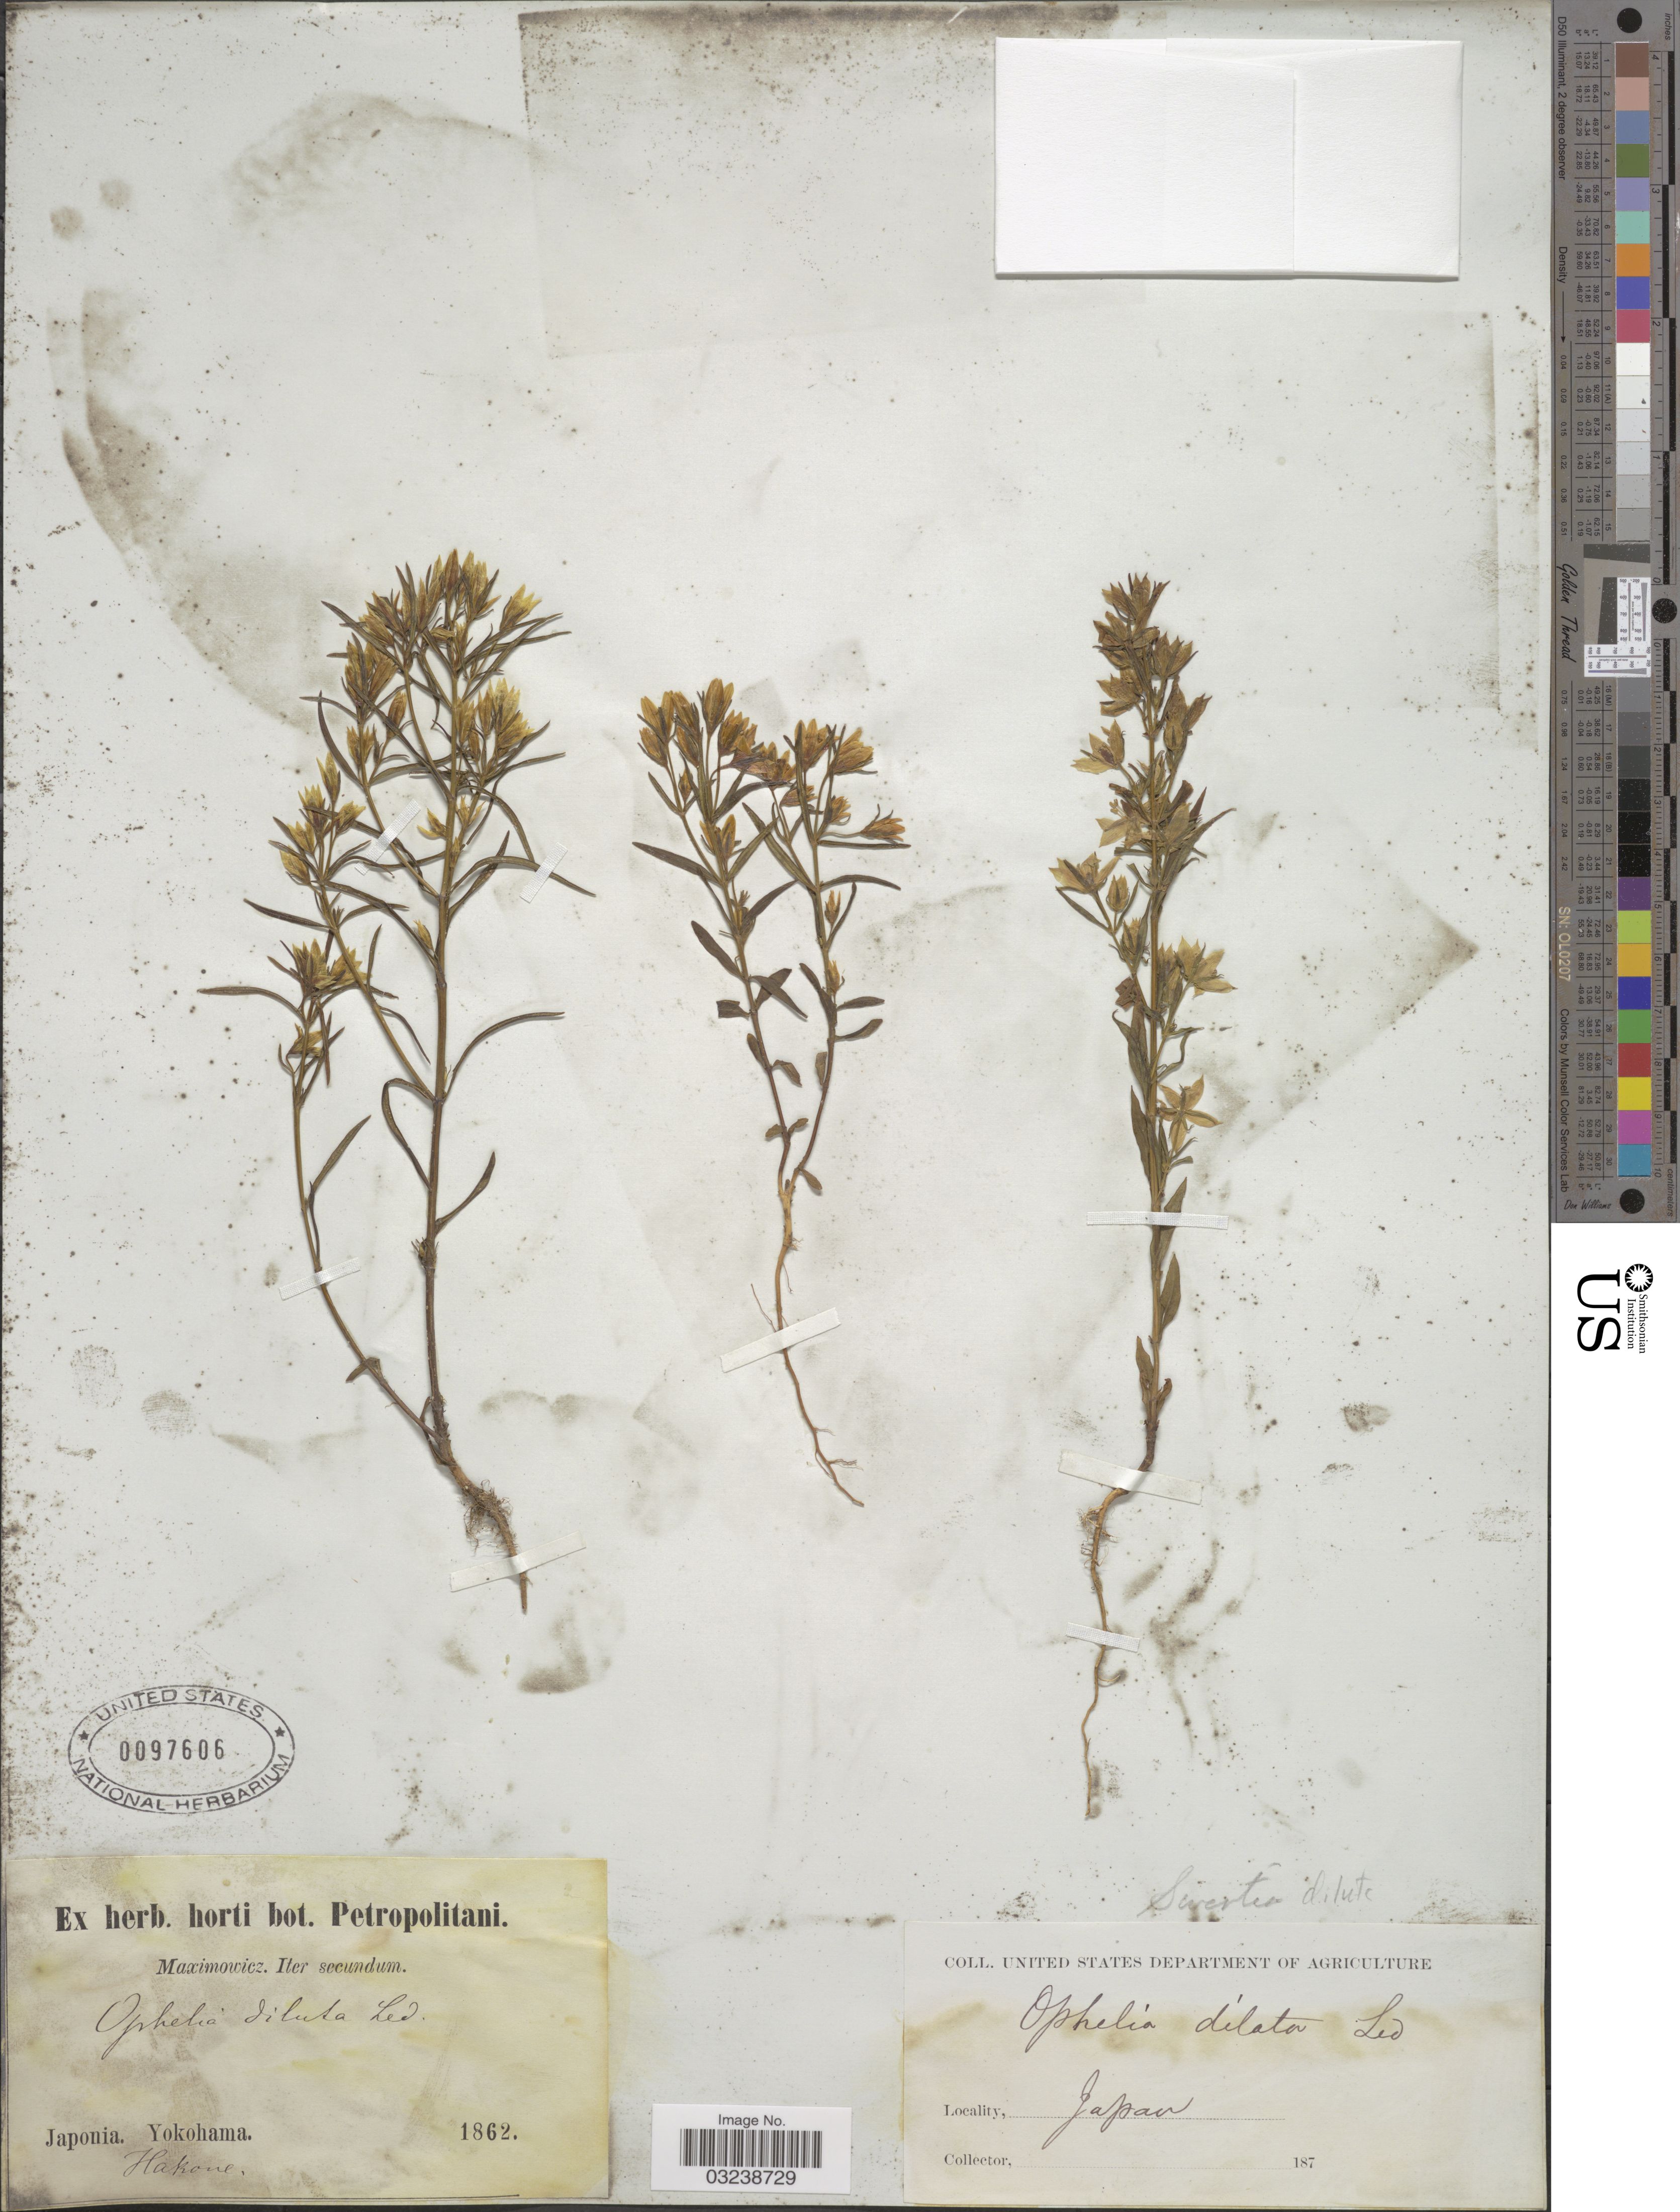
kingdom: Plantae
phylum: Tracheophyta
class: Magnoliopsida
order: Gentianales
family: Gentianaceae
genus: Swertia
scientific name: Swertia diluta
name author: (Turcz.) Benth. & Hook. f.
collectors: Maximowicz, --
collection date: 1862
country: Japan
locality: Yokohama. Hakone.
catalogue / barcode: US 97606